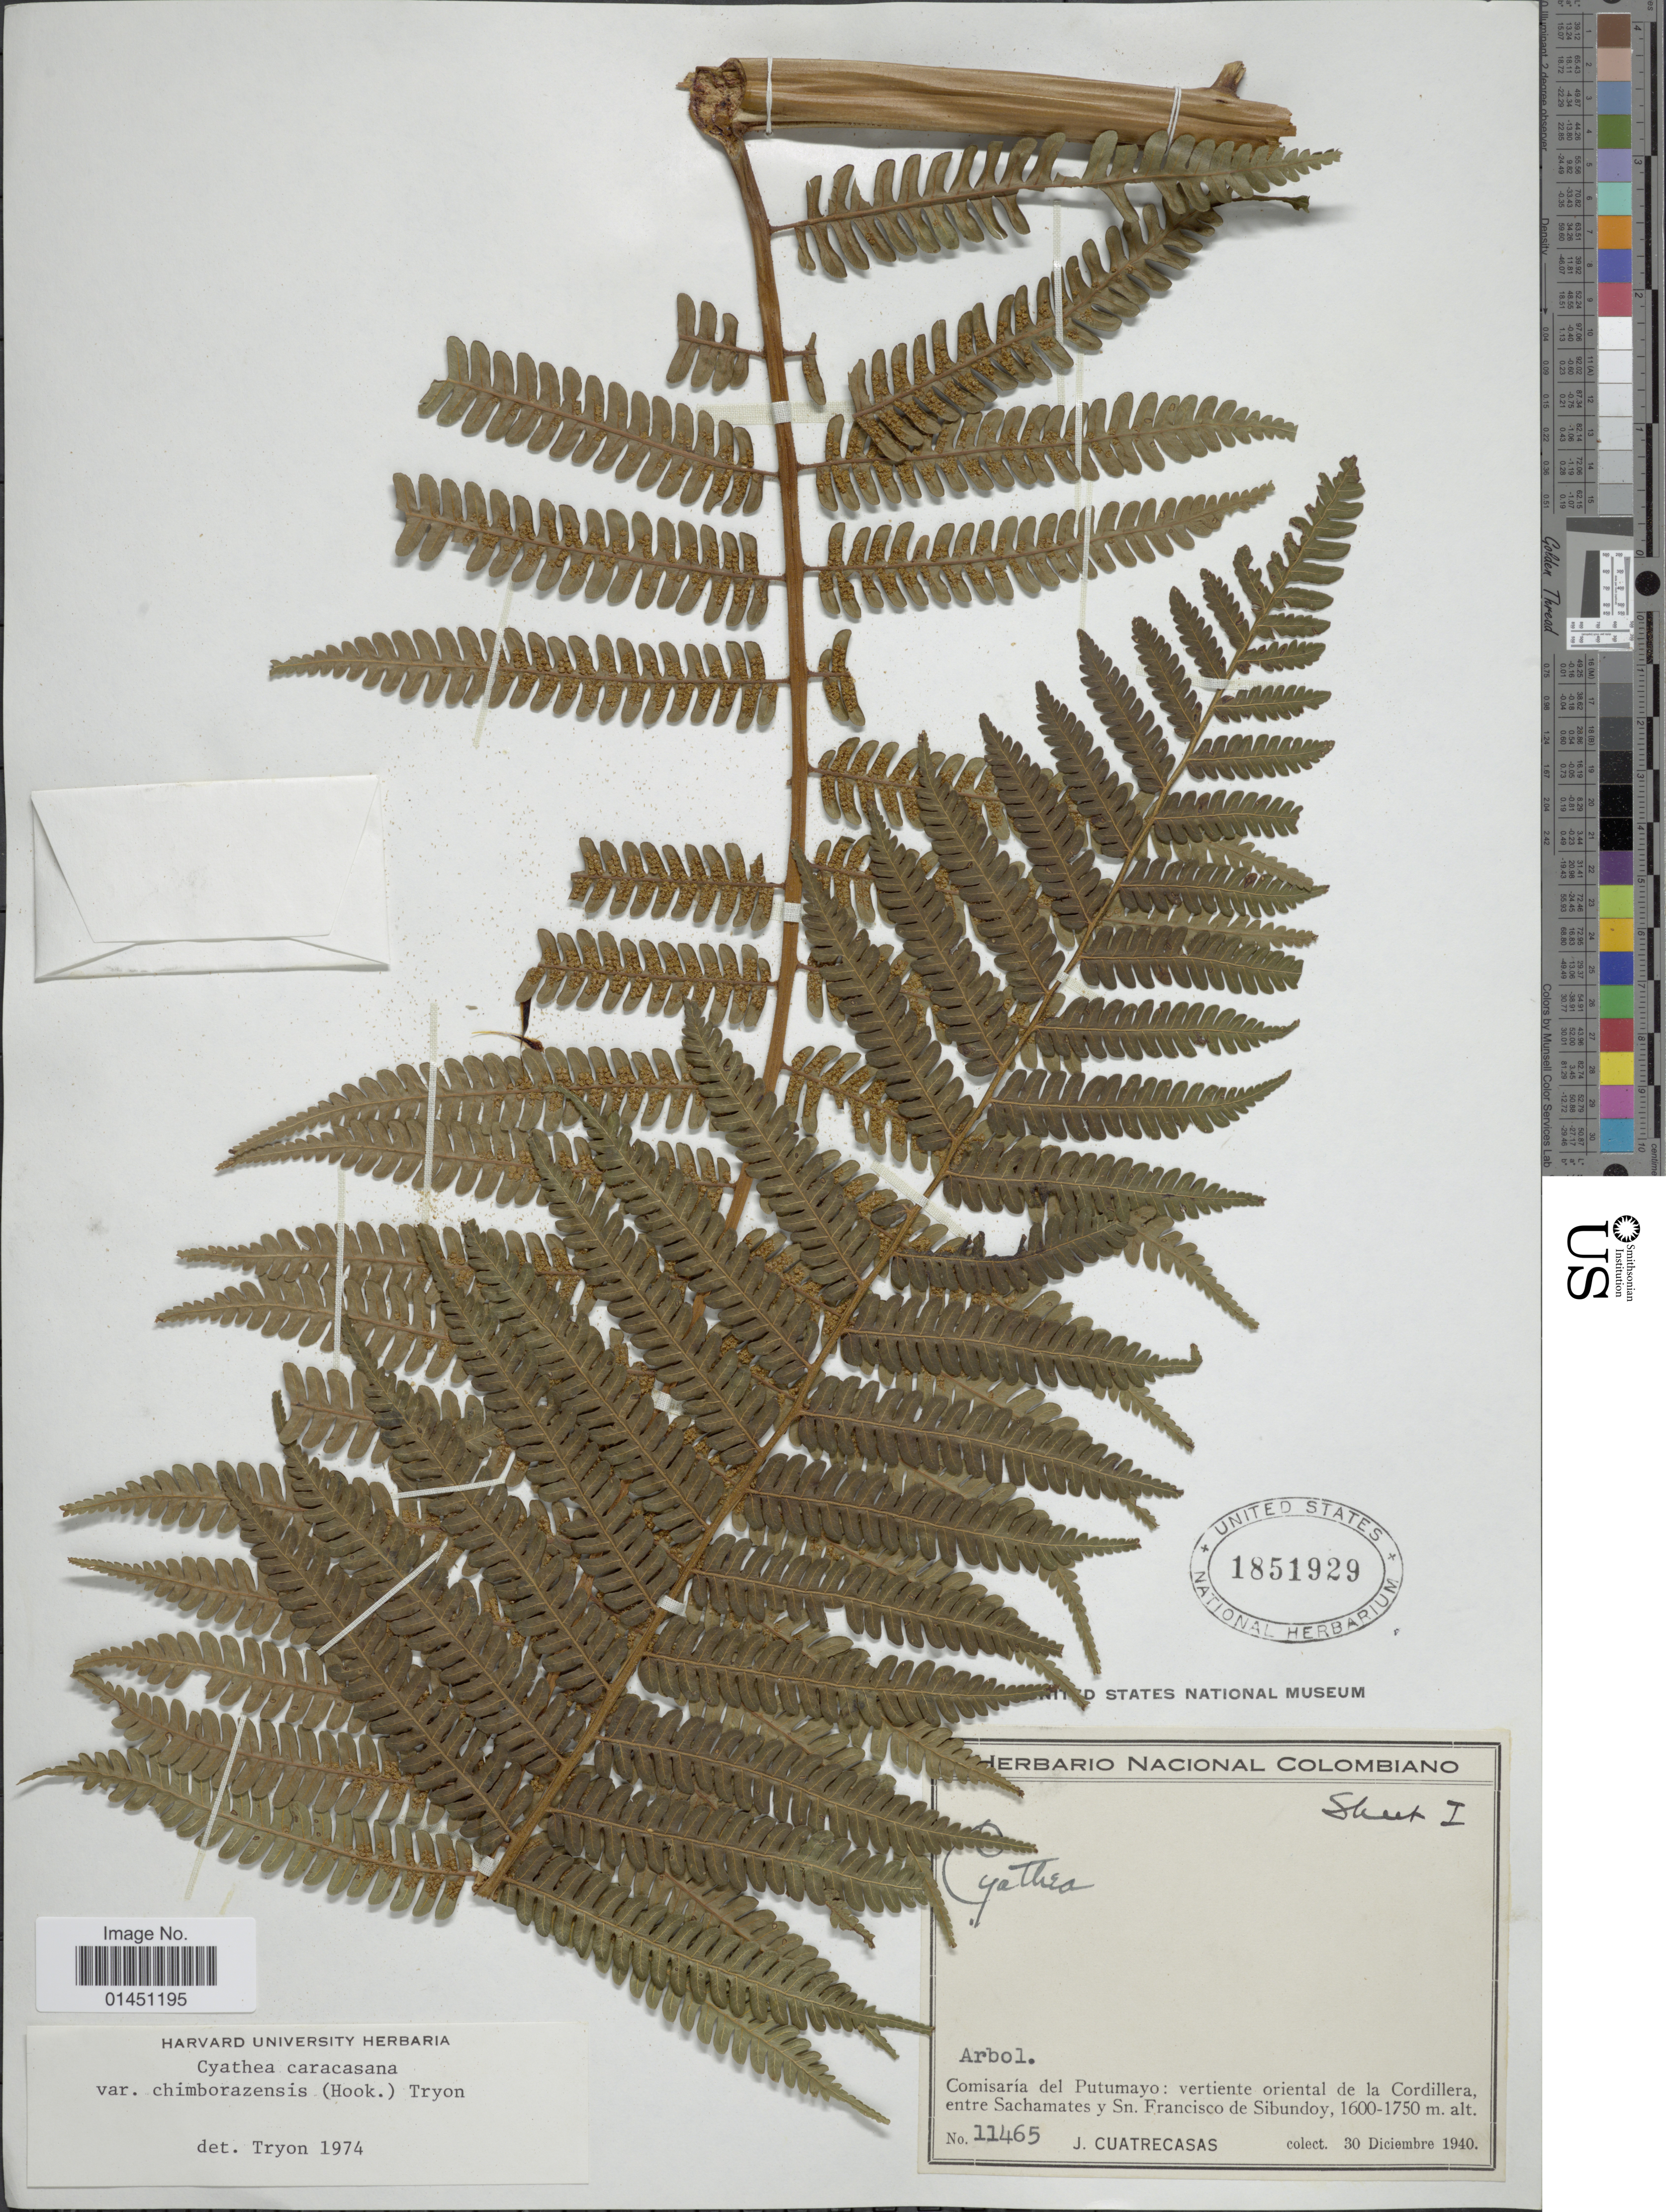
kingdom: Plantae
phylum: Tracheophyta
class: Polypodiopsida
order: Cyatheales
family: Cyatheaceae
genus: Cyathea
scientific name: Cyathea caracasana var. chimborazensis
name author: (Hook.) R.M. Tryon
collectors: J. Cuatrecasas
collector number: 11465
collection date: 1940-12-30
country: Colombia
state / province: Putumayo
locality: Vertiente oriental de la Cordillera, entre Sachamates y Sn. Francisco de Sibundoy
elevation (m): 1600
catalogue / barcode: US 1851929